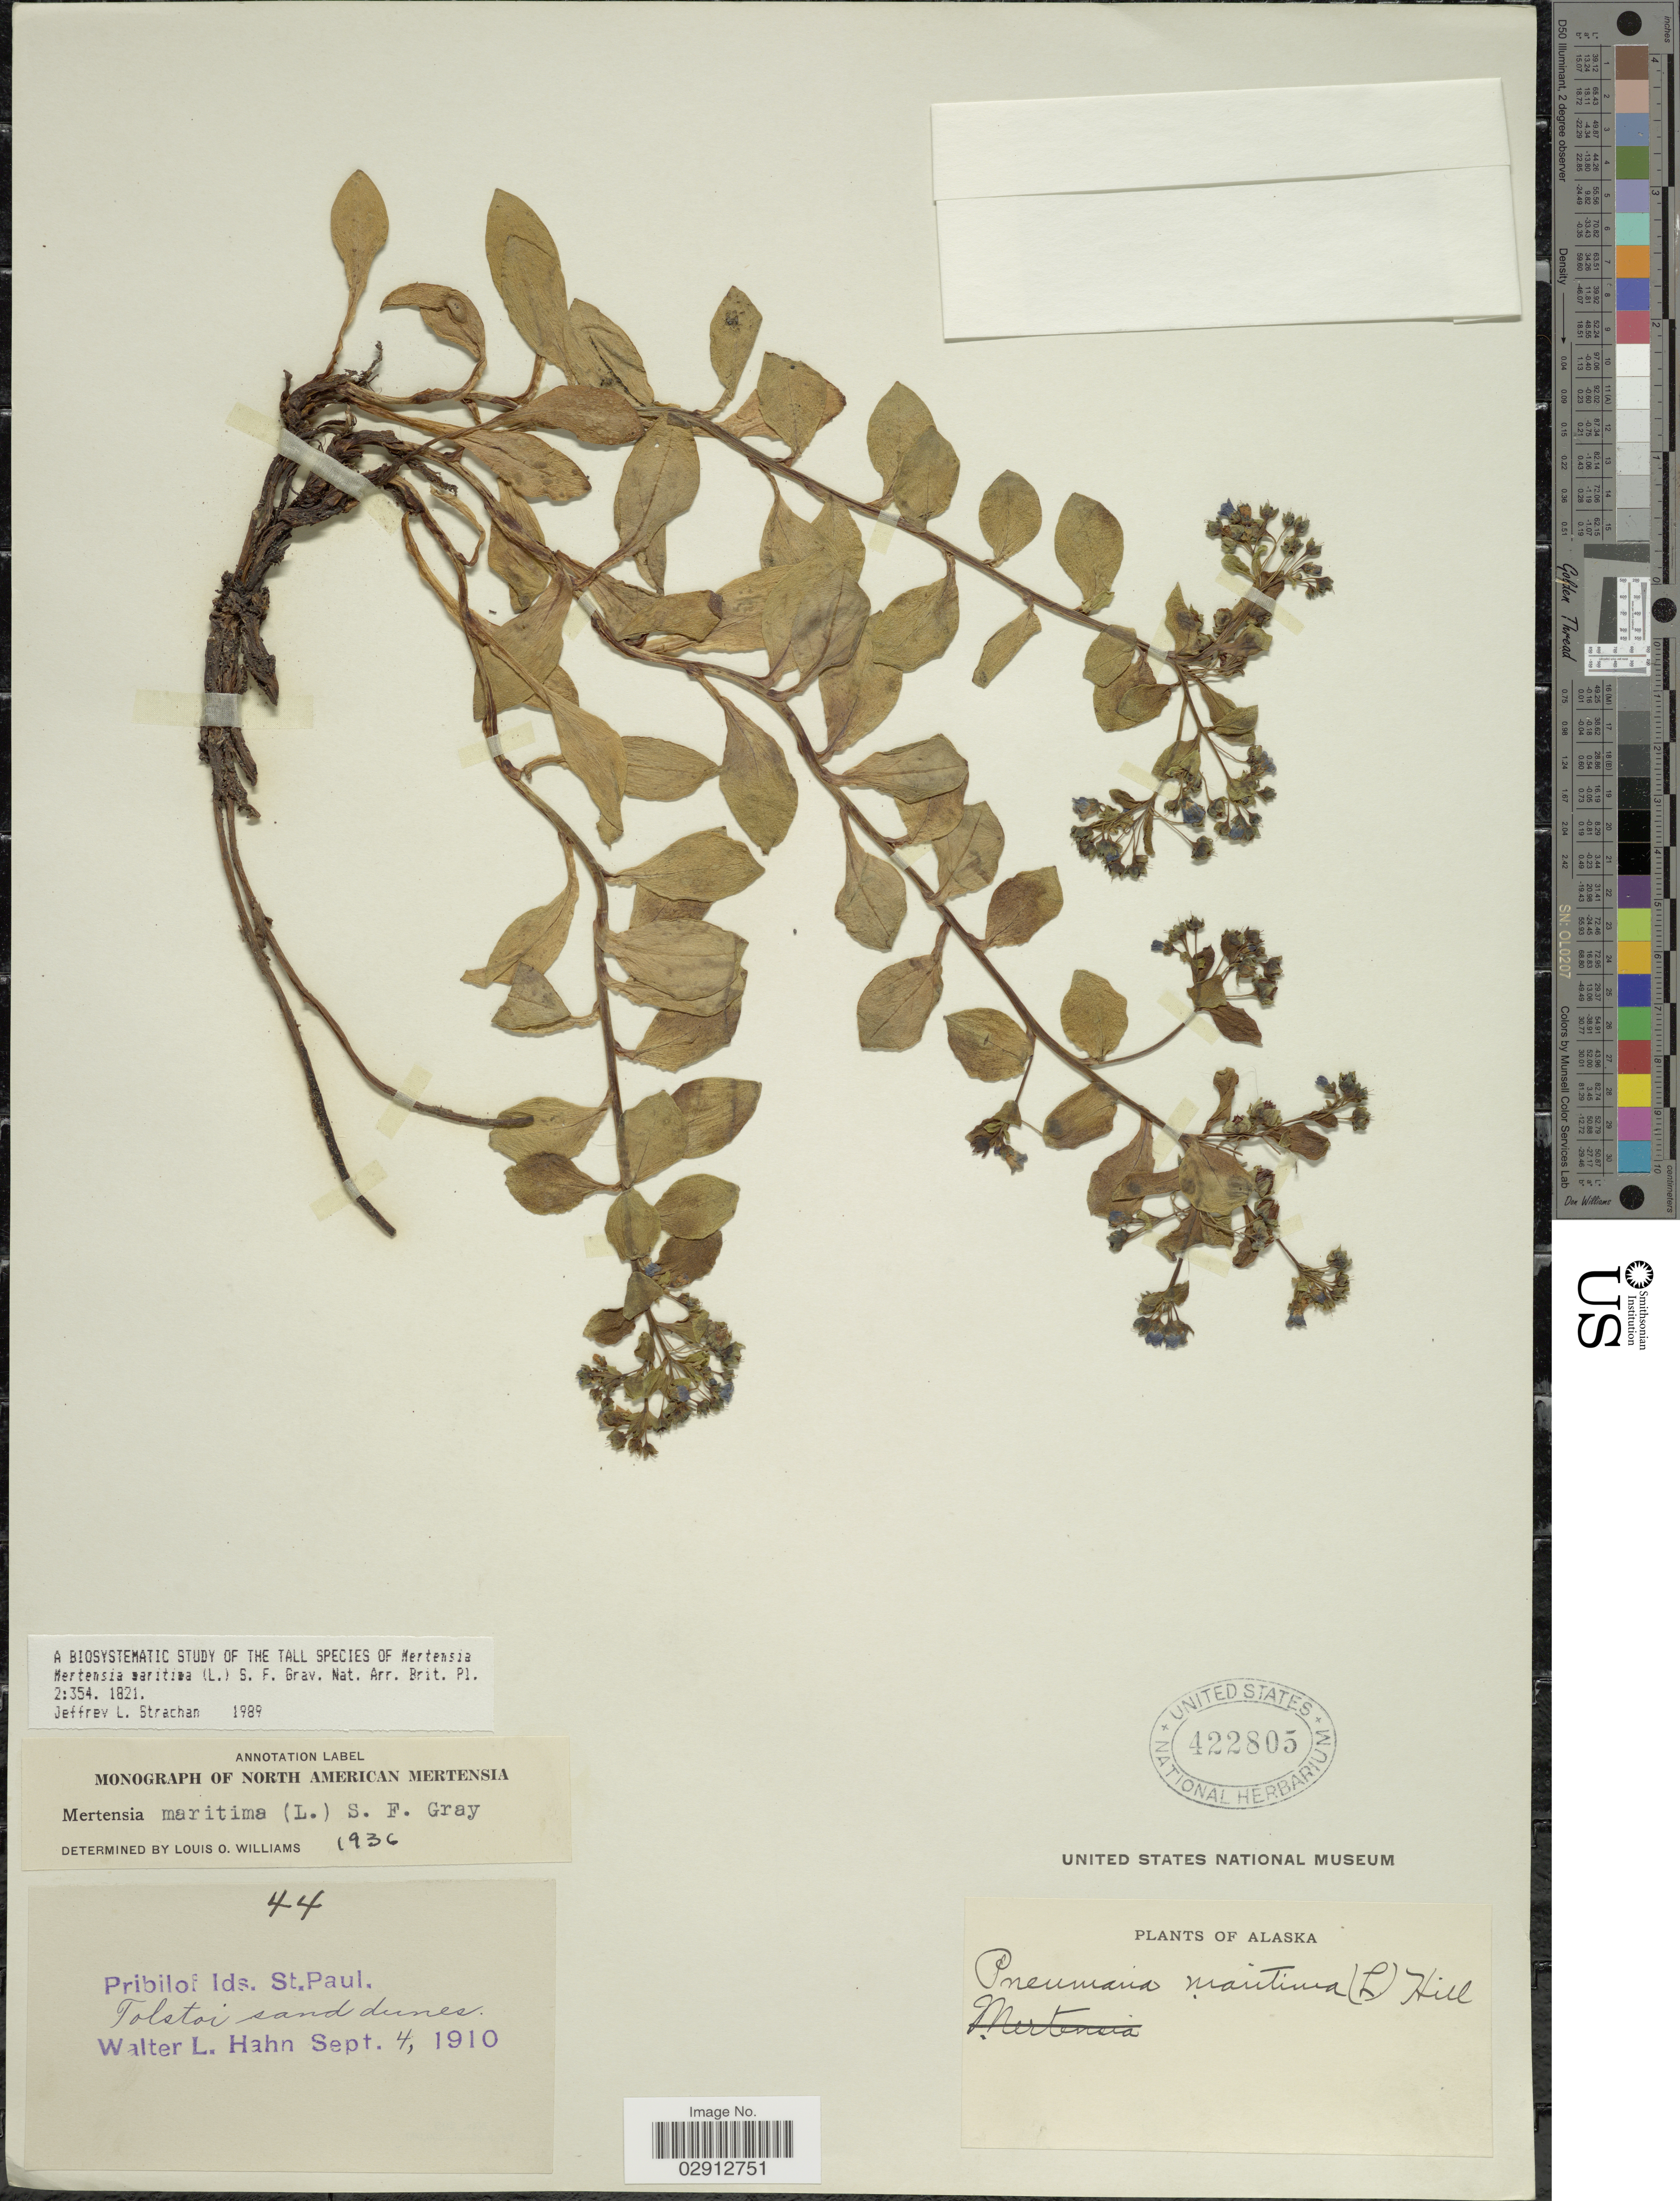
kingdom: Plantae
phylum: Tracheophyta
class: Magnoliopsida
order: Boraginales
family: Boraginaceae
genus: Mertensia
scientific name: Mertensia maritima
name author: (L.) S.F. Gray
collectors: W. L. Hahn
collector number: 44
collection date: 1910-09-04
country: United States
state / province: Alaska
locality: Pribilof Ids. St. Paul. Tolstoi sand dunes.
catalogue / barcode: US 422805